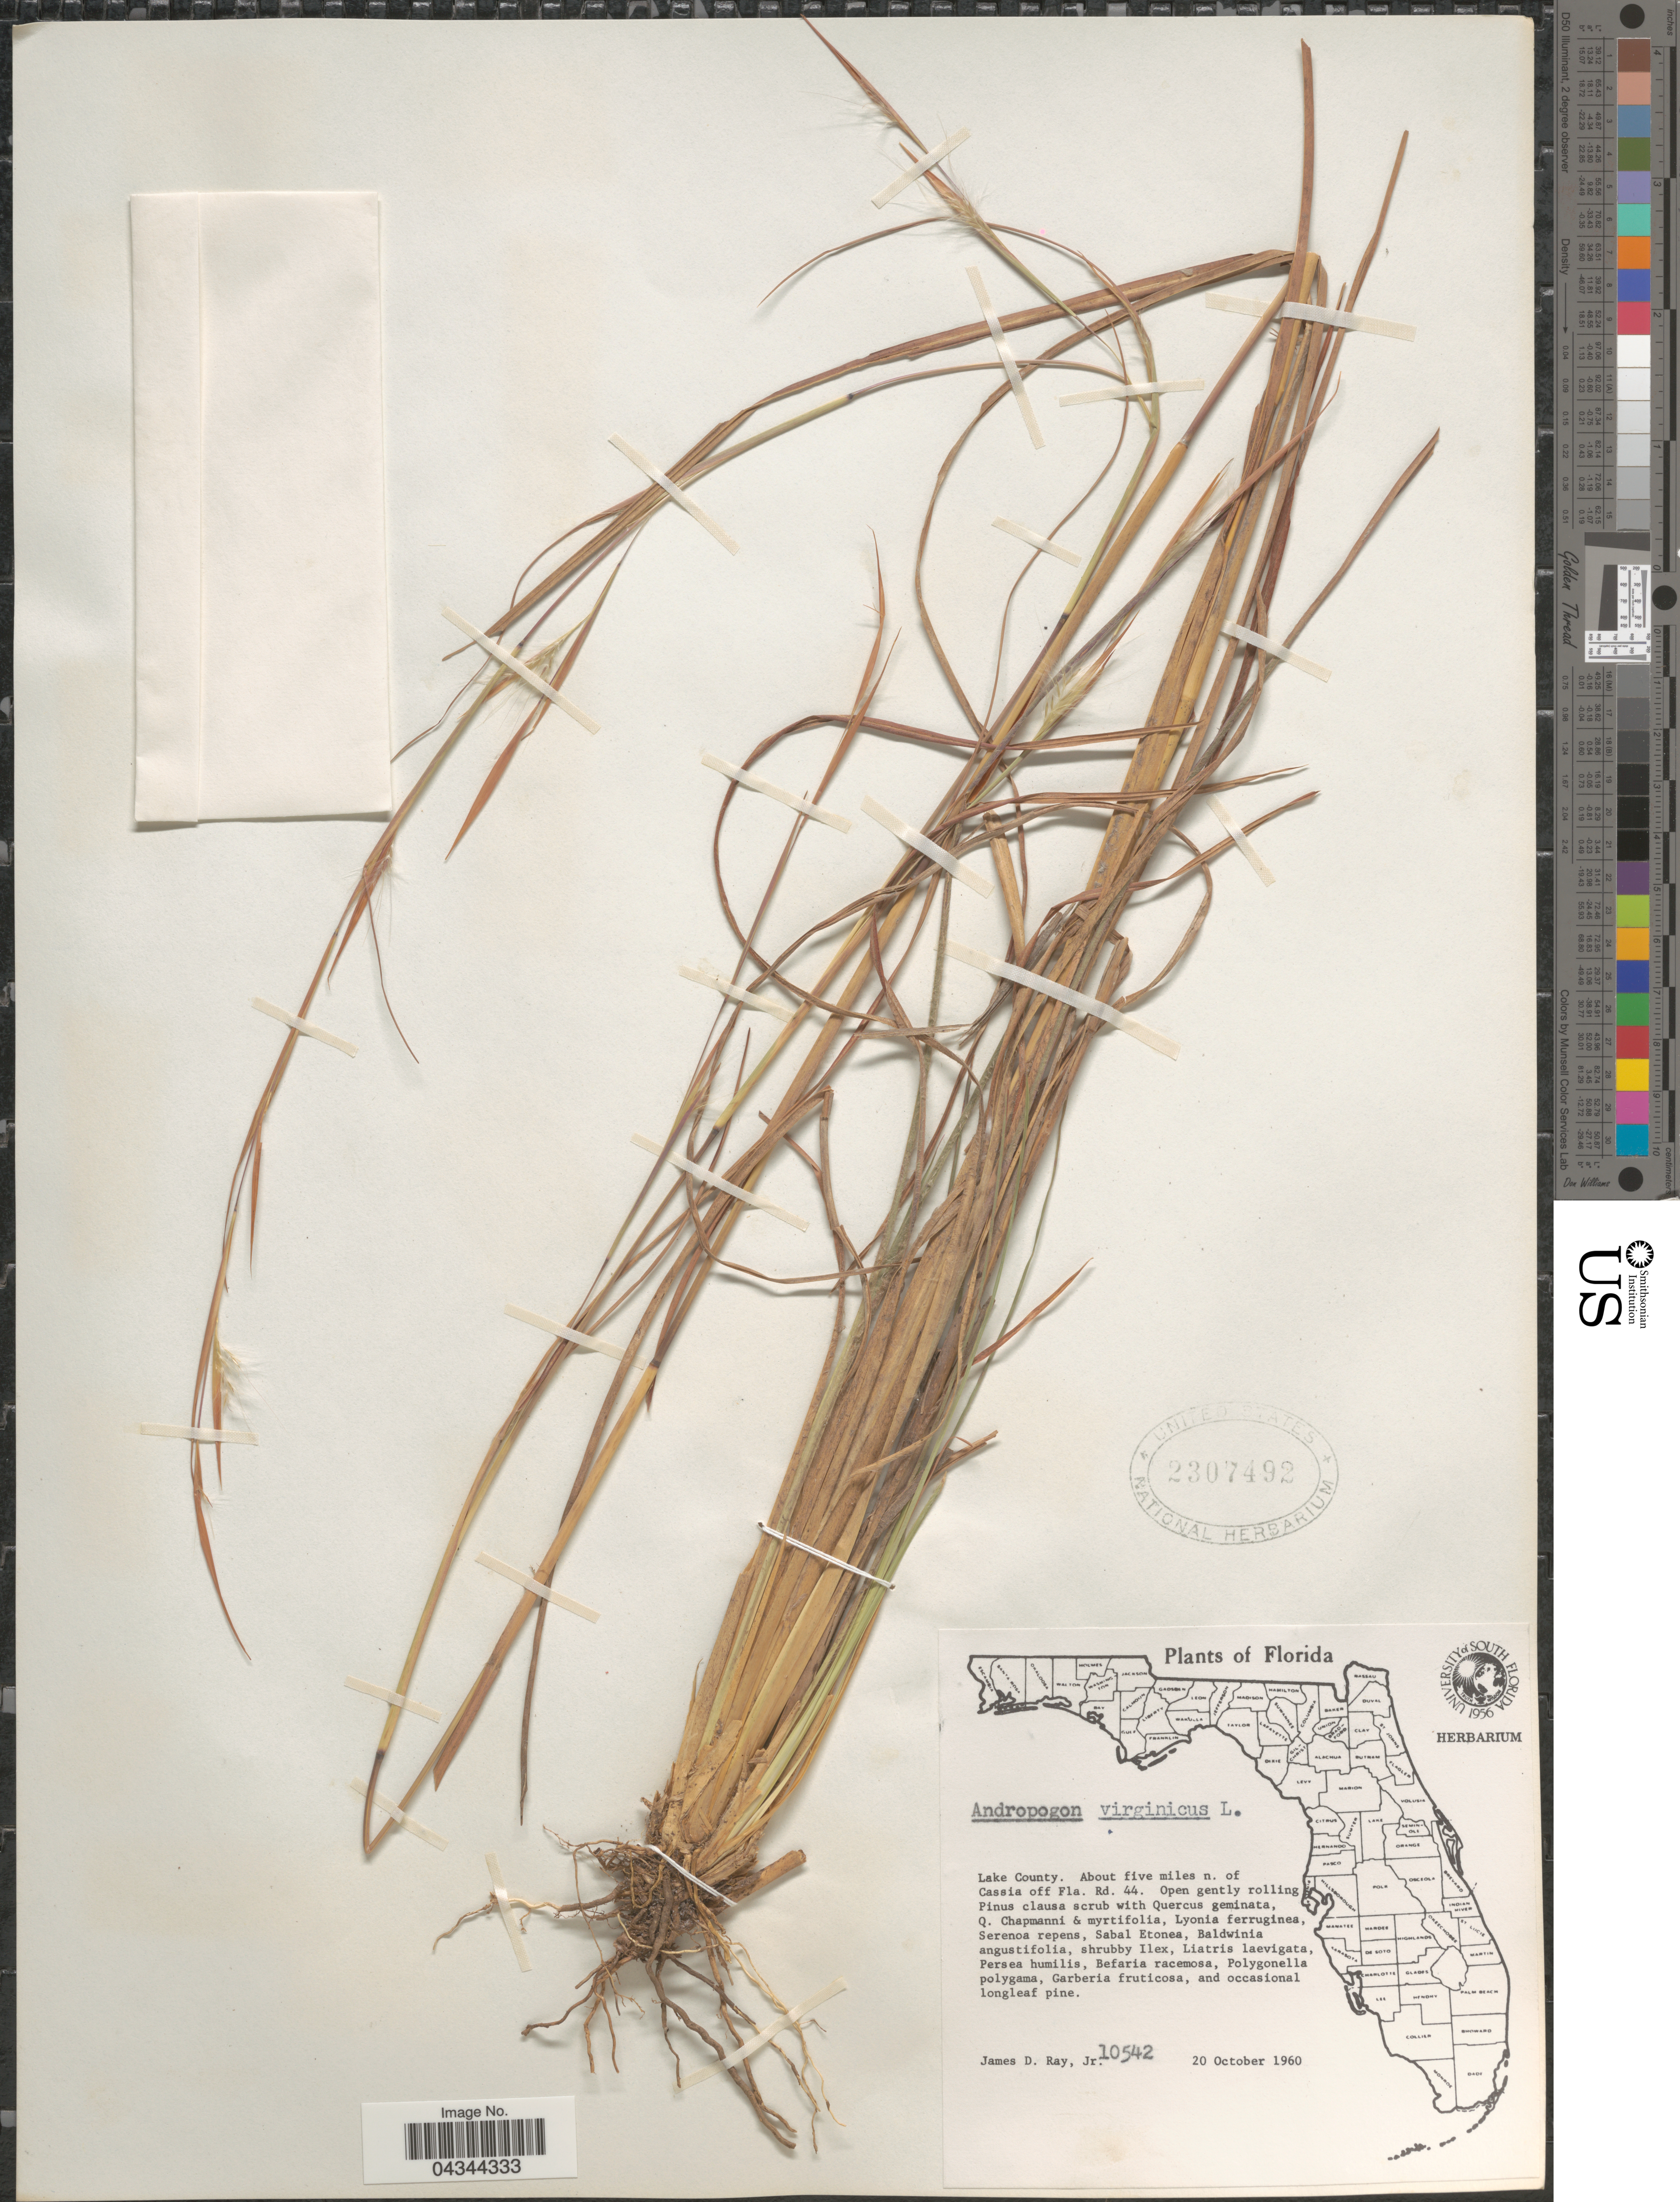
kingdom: Plantae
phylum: Tracheophyta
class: Liliopsida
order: Poales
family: Poaceae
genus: Andropogon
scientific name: Andropogon virginicus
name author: L.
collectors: J. D. Ray Jr.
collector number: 10542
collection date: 1960-10-20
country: United States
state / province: Florida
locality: Lake County. About five miles n. of Cassia off Fla. Rd. 44.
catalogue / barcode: US 2307492